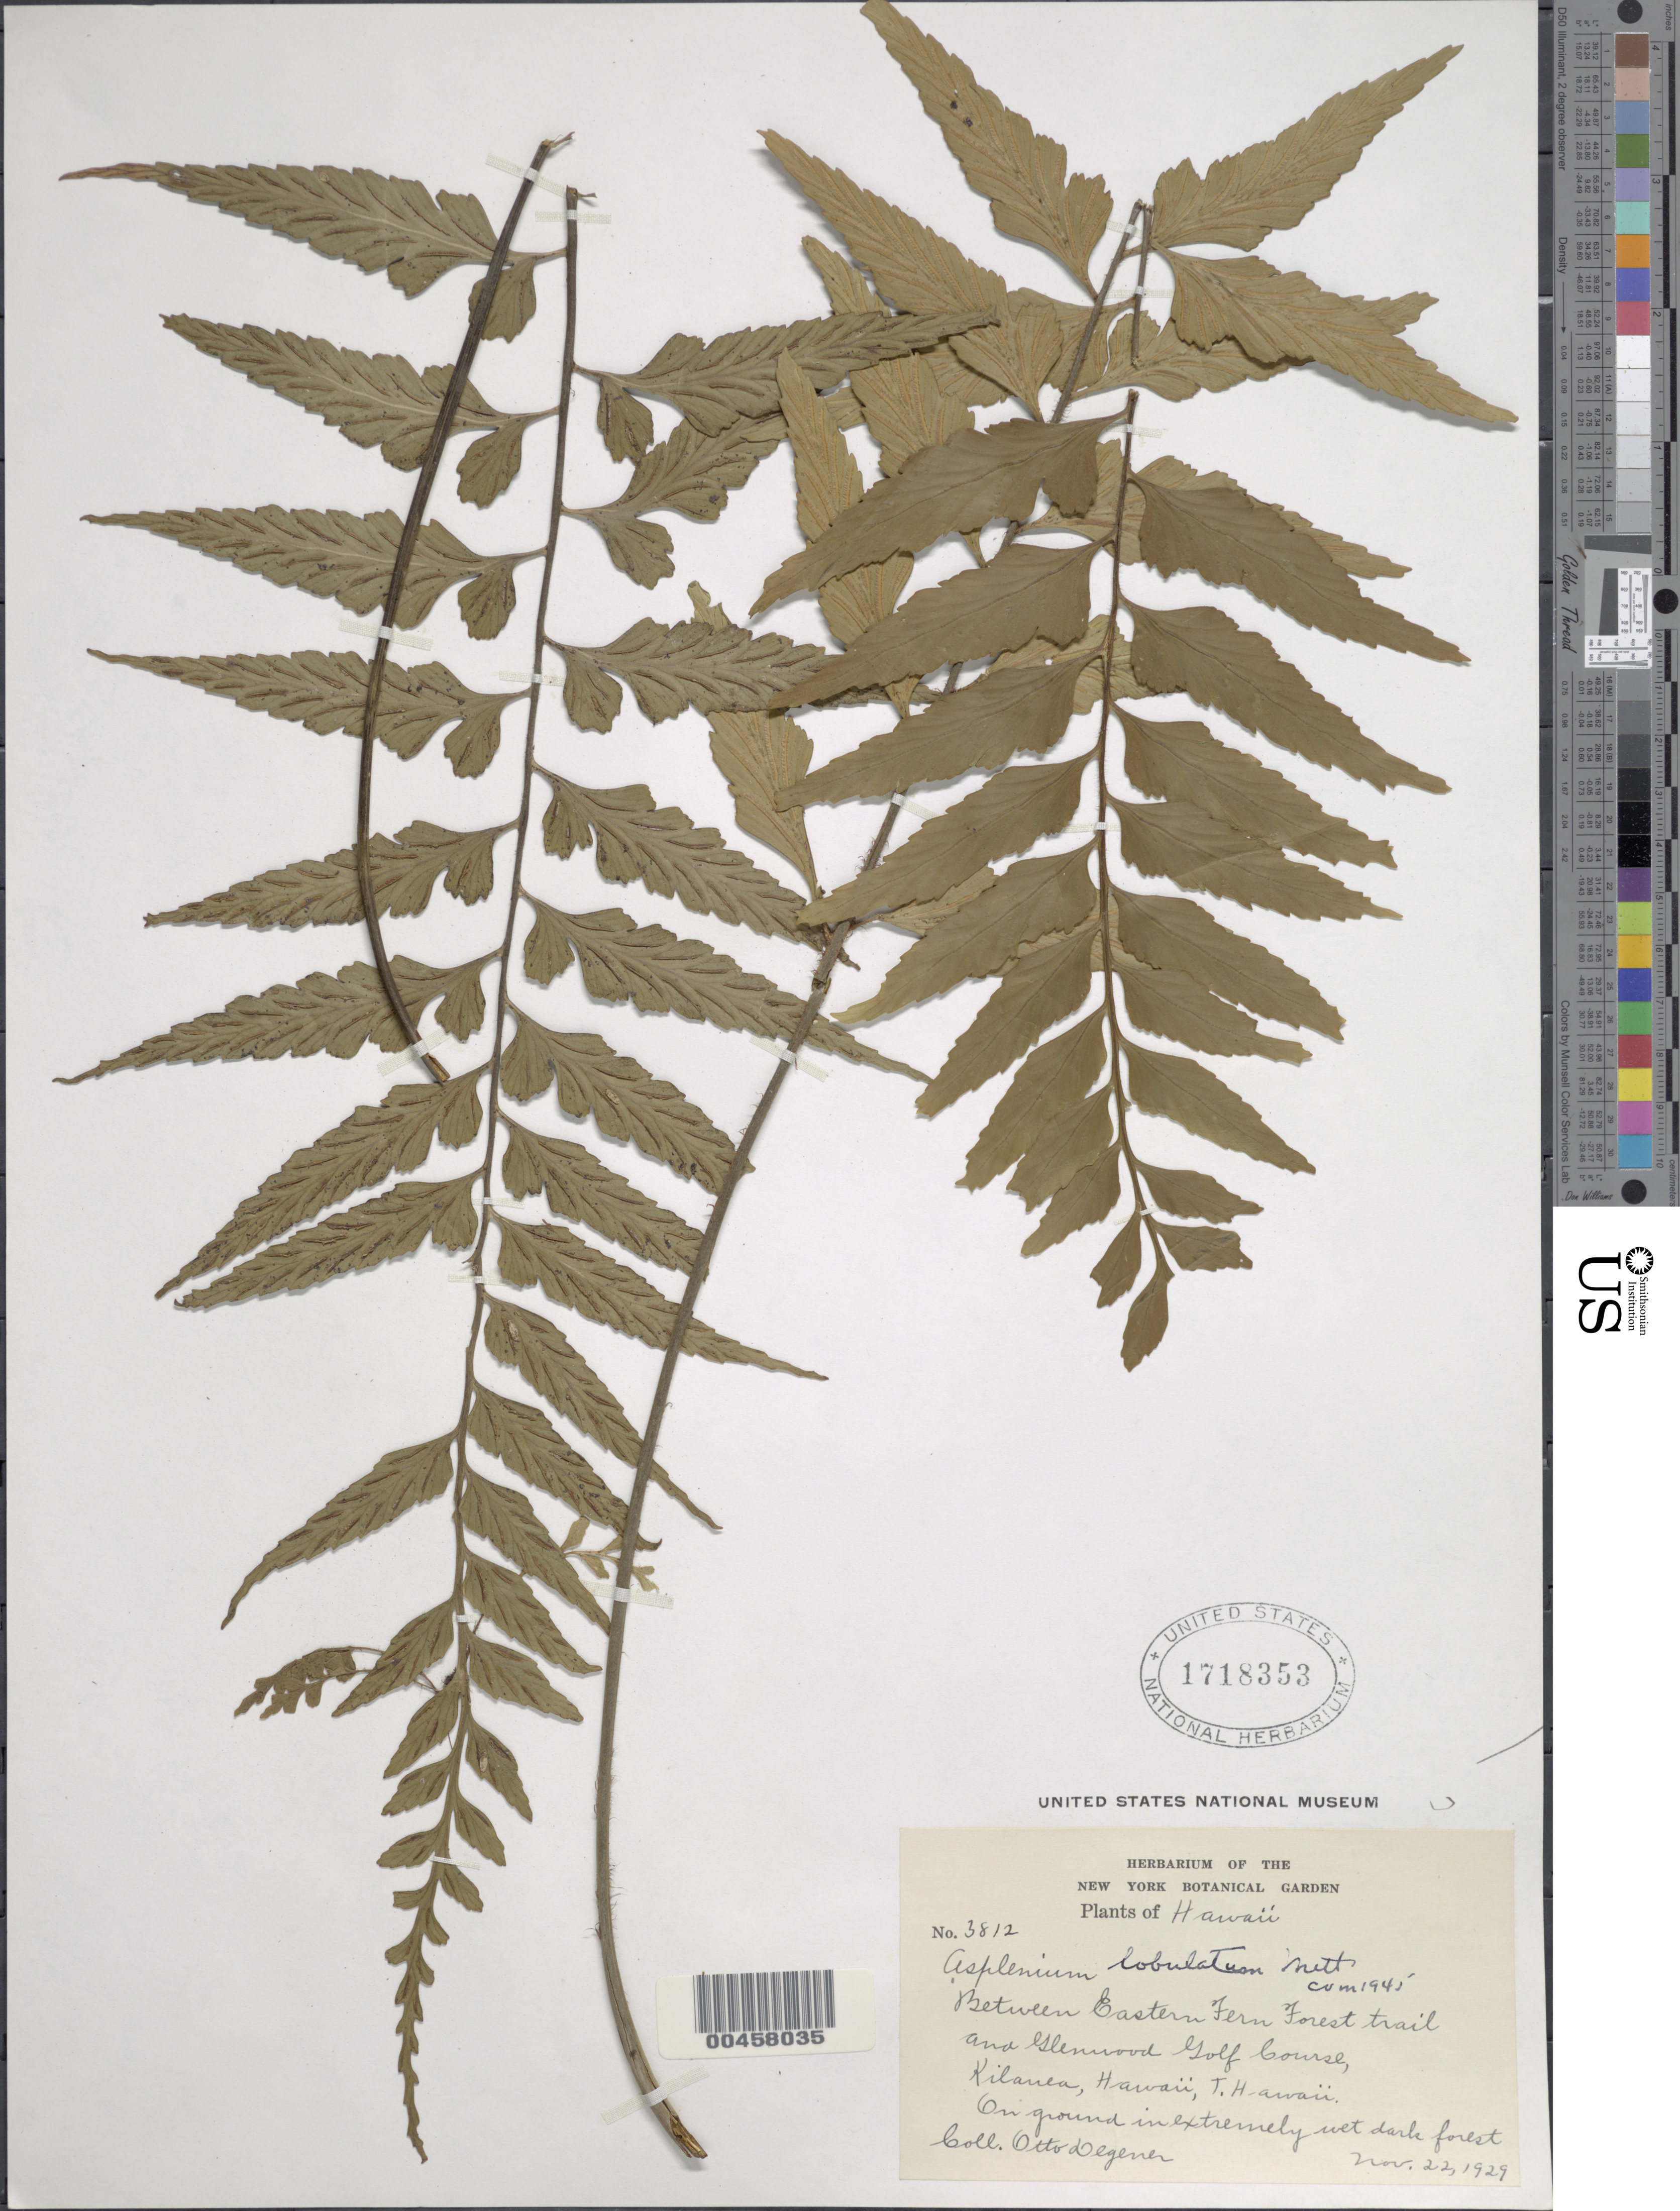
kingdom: Plantae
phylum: Tracheophyta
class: Polypodiopsida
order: Polypodiales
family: Aspleniaceae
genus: Asplenium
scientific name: Asplenium lobulatum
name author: Mett.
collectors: O. Degener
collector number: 3812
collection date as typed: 22 Nov 1929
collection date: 1929-11-22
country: United States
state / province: Hawaii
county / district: Hawaii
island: Hawaii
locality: Between Eastern Fern Forest Trail and Glenwood Golf Course, Kilauea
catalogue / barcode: US 1718353